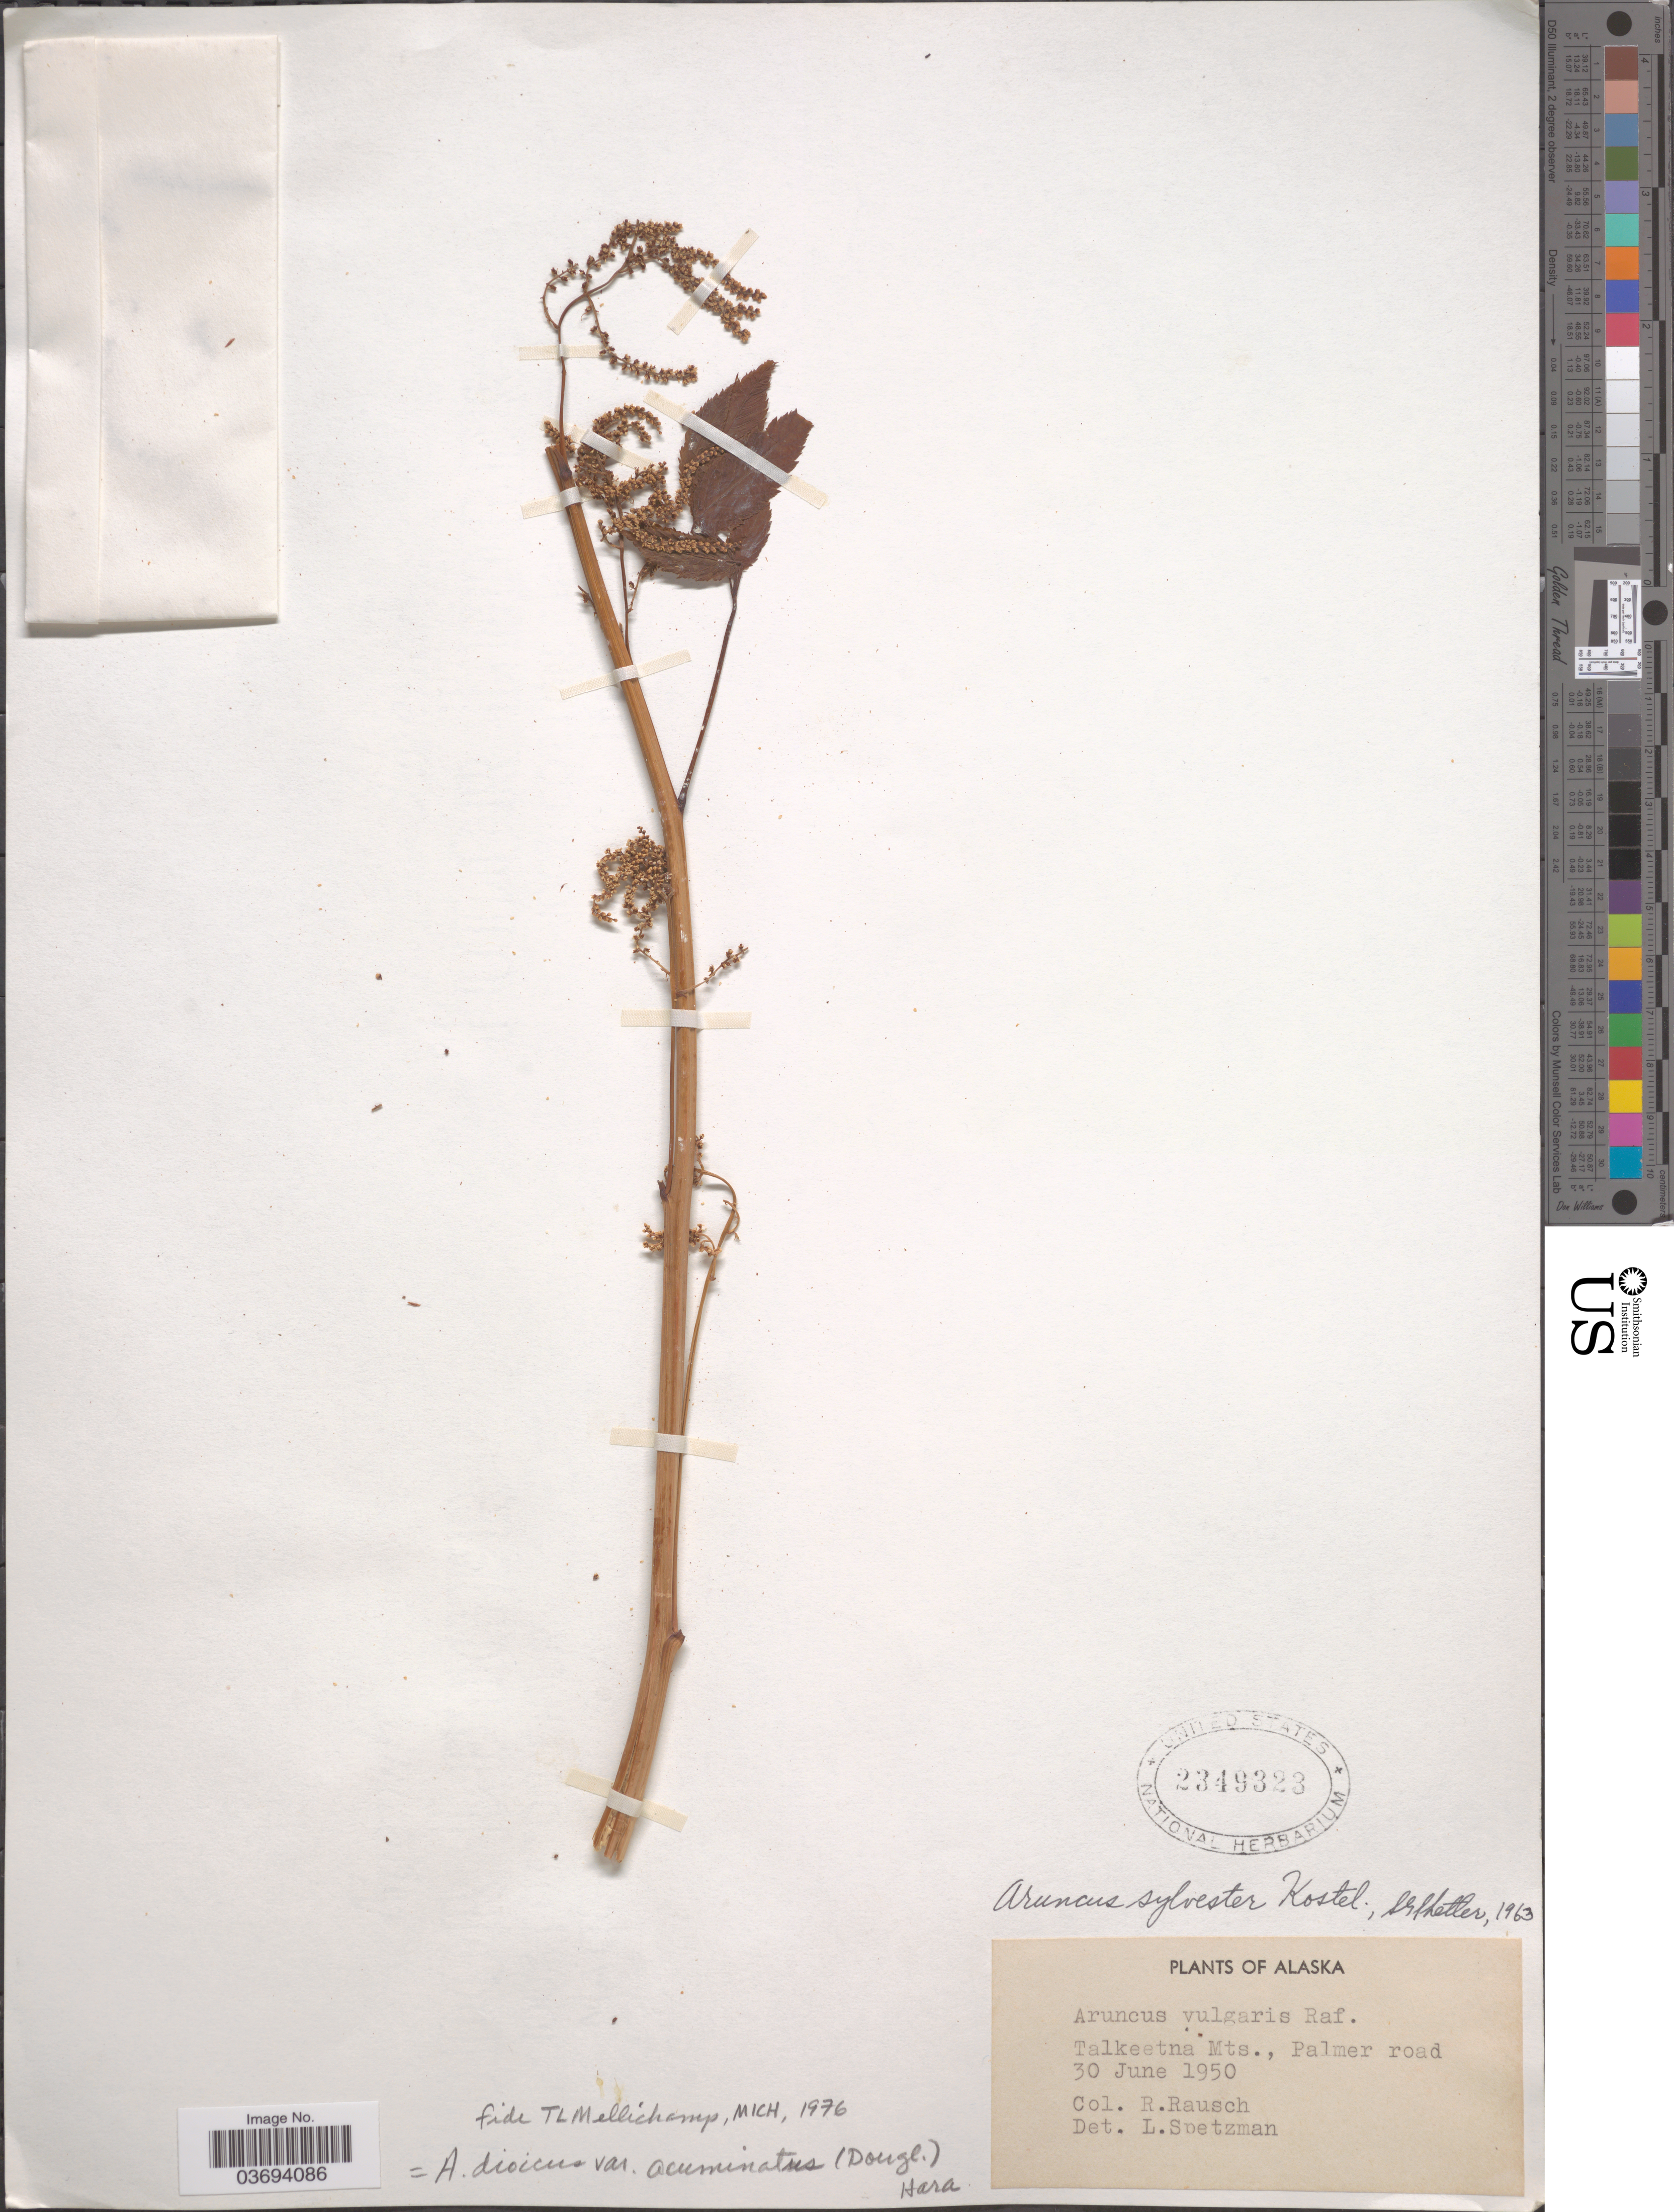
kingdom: Plantae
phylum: Tracheophyta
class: Magnoliopsida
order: Rosales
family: Rosaceae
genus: Aruncus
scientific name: Aruncus dioicus var. acuminatus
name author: (Rydb.) H. Hara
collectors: R. Rausch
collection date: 1950-06-30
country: United States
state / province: Alaska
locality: Talkeetna Mts., Palmer road.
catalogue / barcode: US 2349323